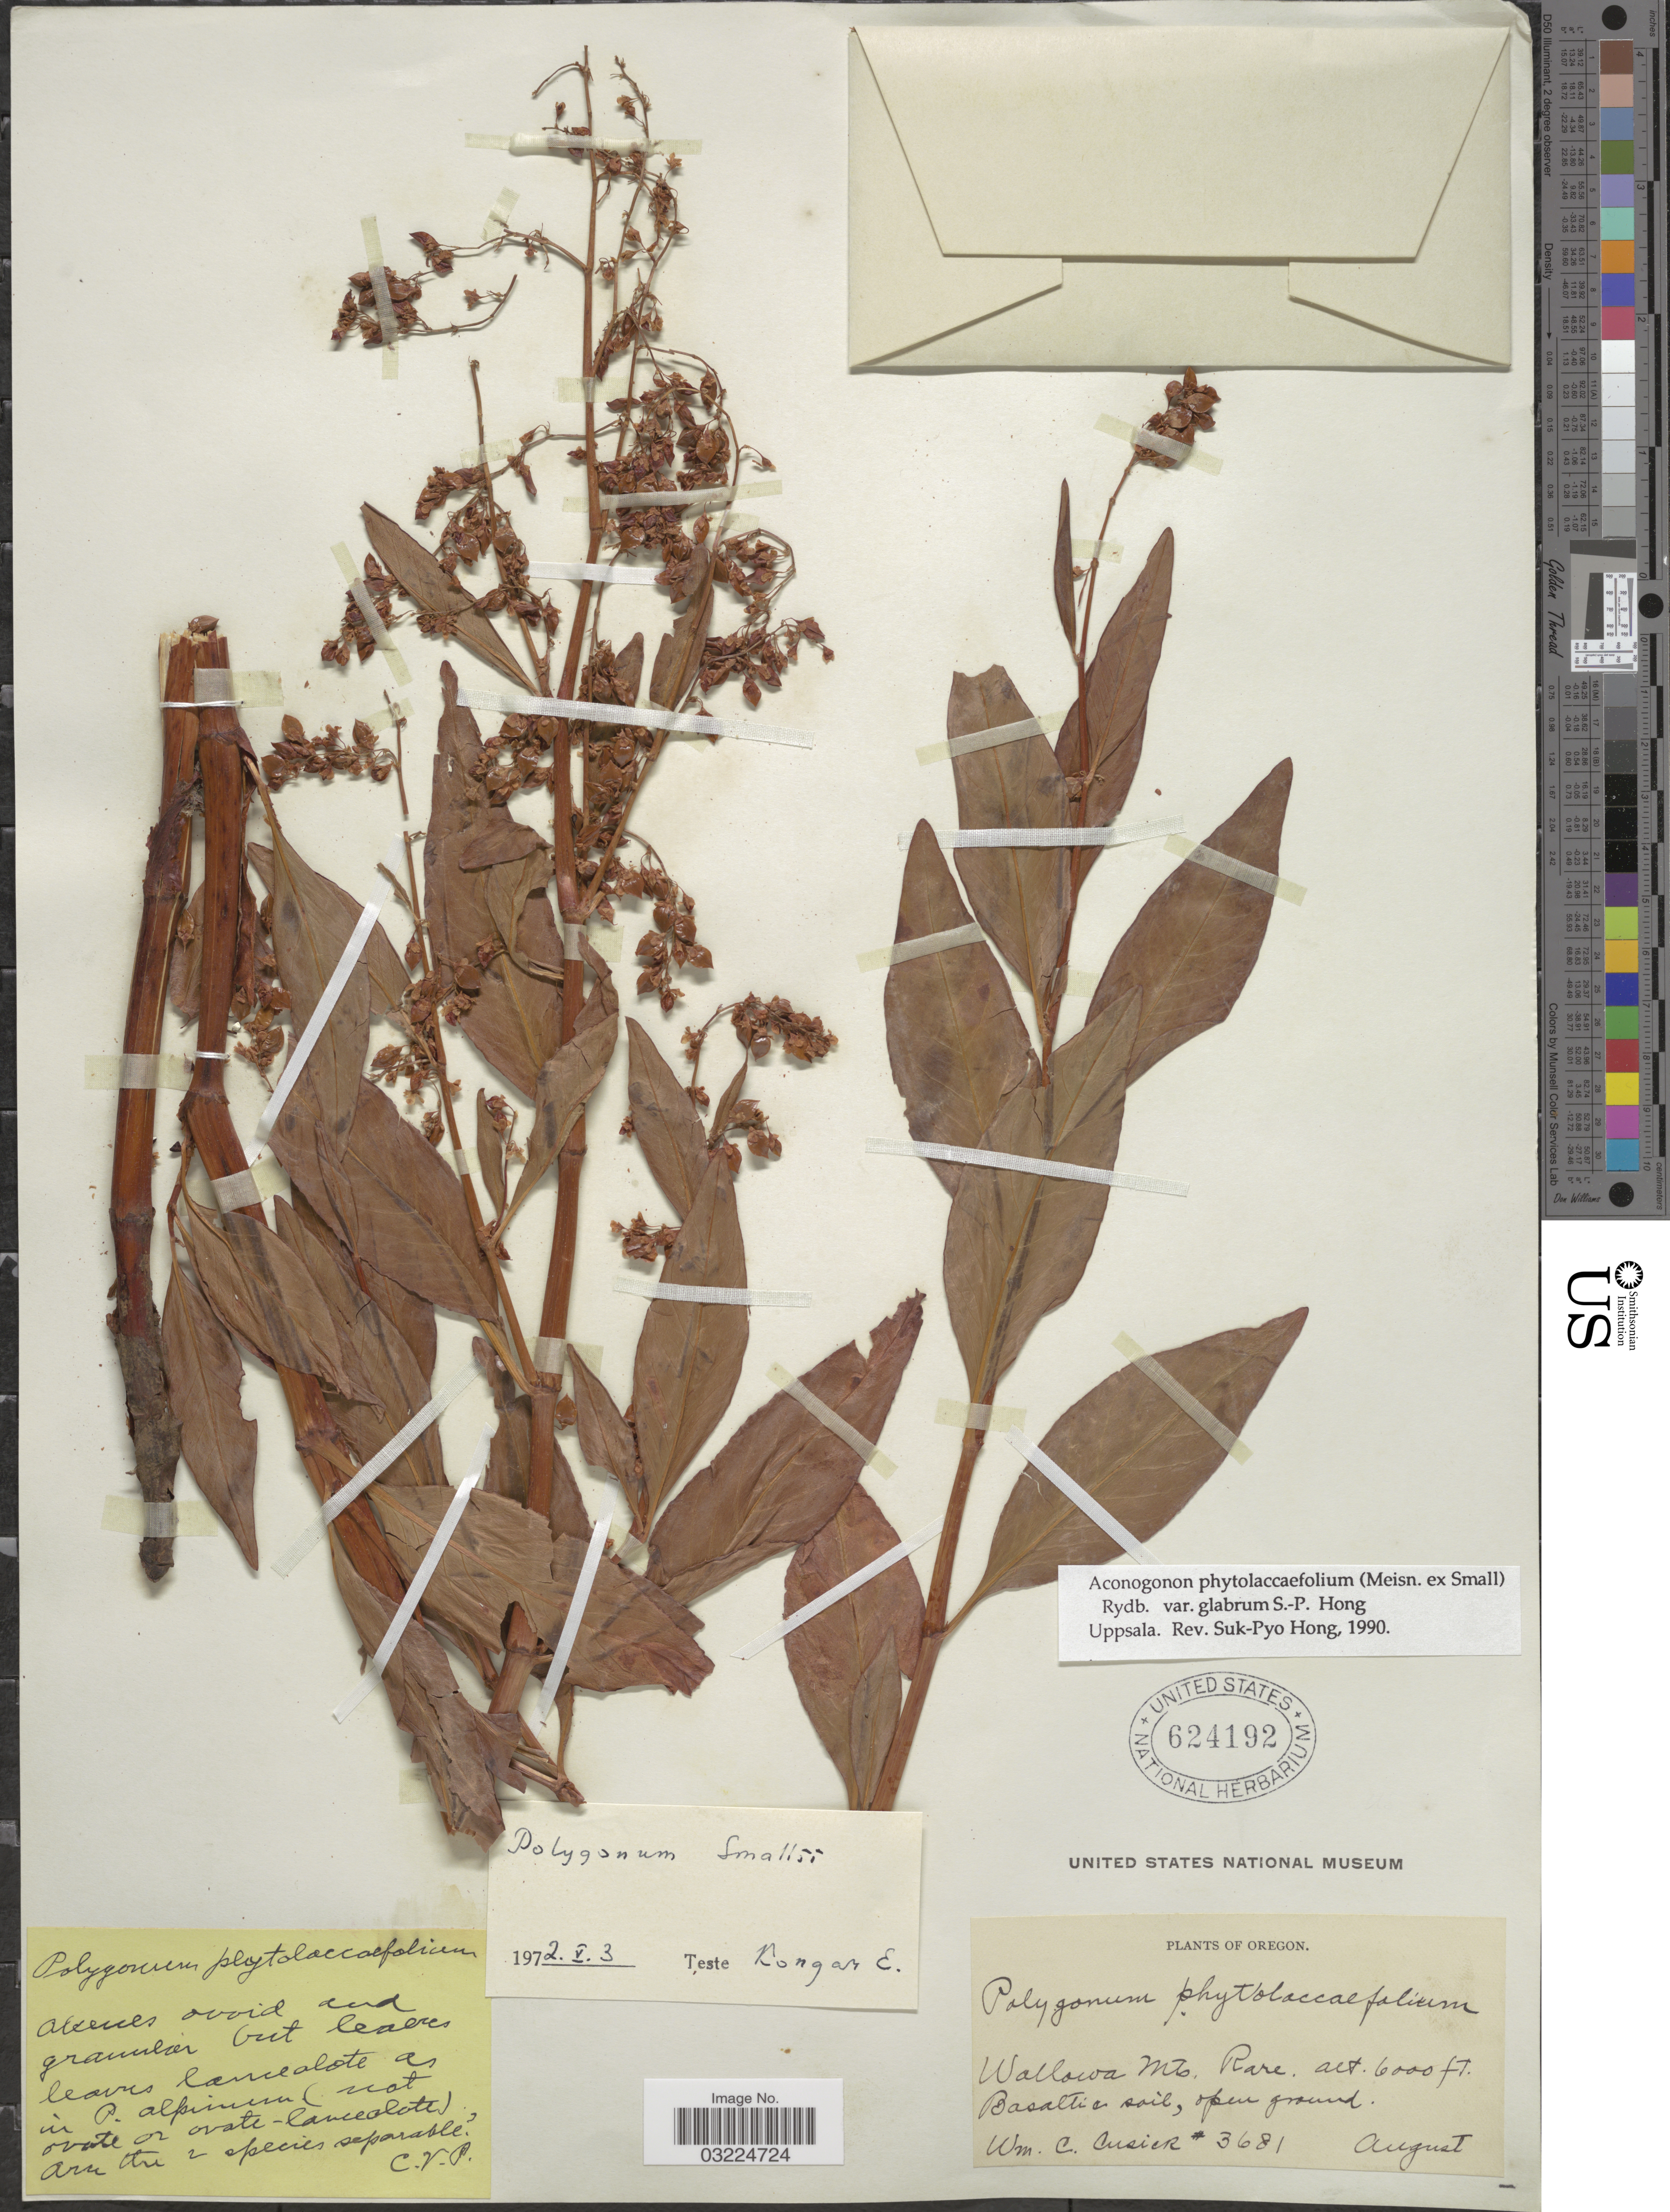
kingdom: Plantae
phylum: Tracheophyta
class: Magnoliopsida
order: Caryophyllales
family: Polygonaceae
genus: Koenigia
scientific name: Koenigia phytolaccifolia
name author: (Meisn. ex Small) T.M. Schust. & Reveal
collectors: W. C. Cusick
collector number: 3681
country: United States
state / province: Oregon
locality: Wallowa Mts.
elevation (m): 1829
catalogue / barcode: US 624192